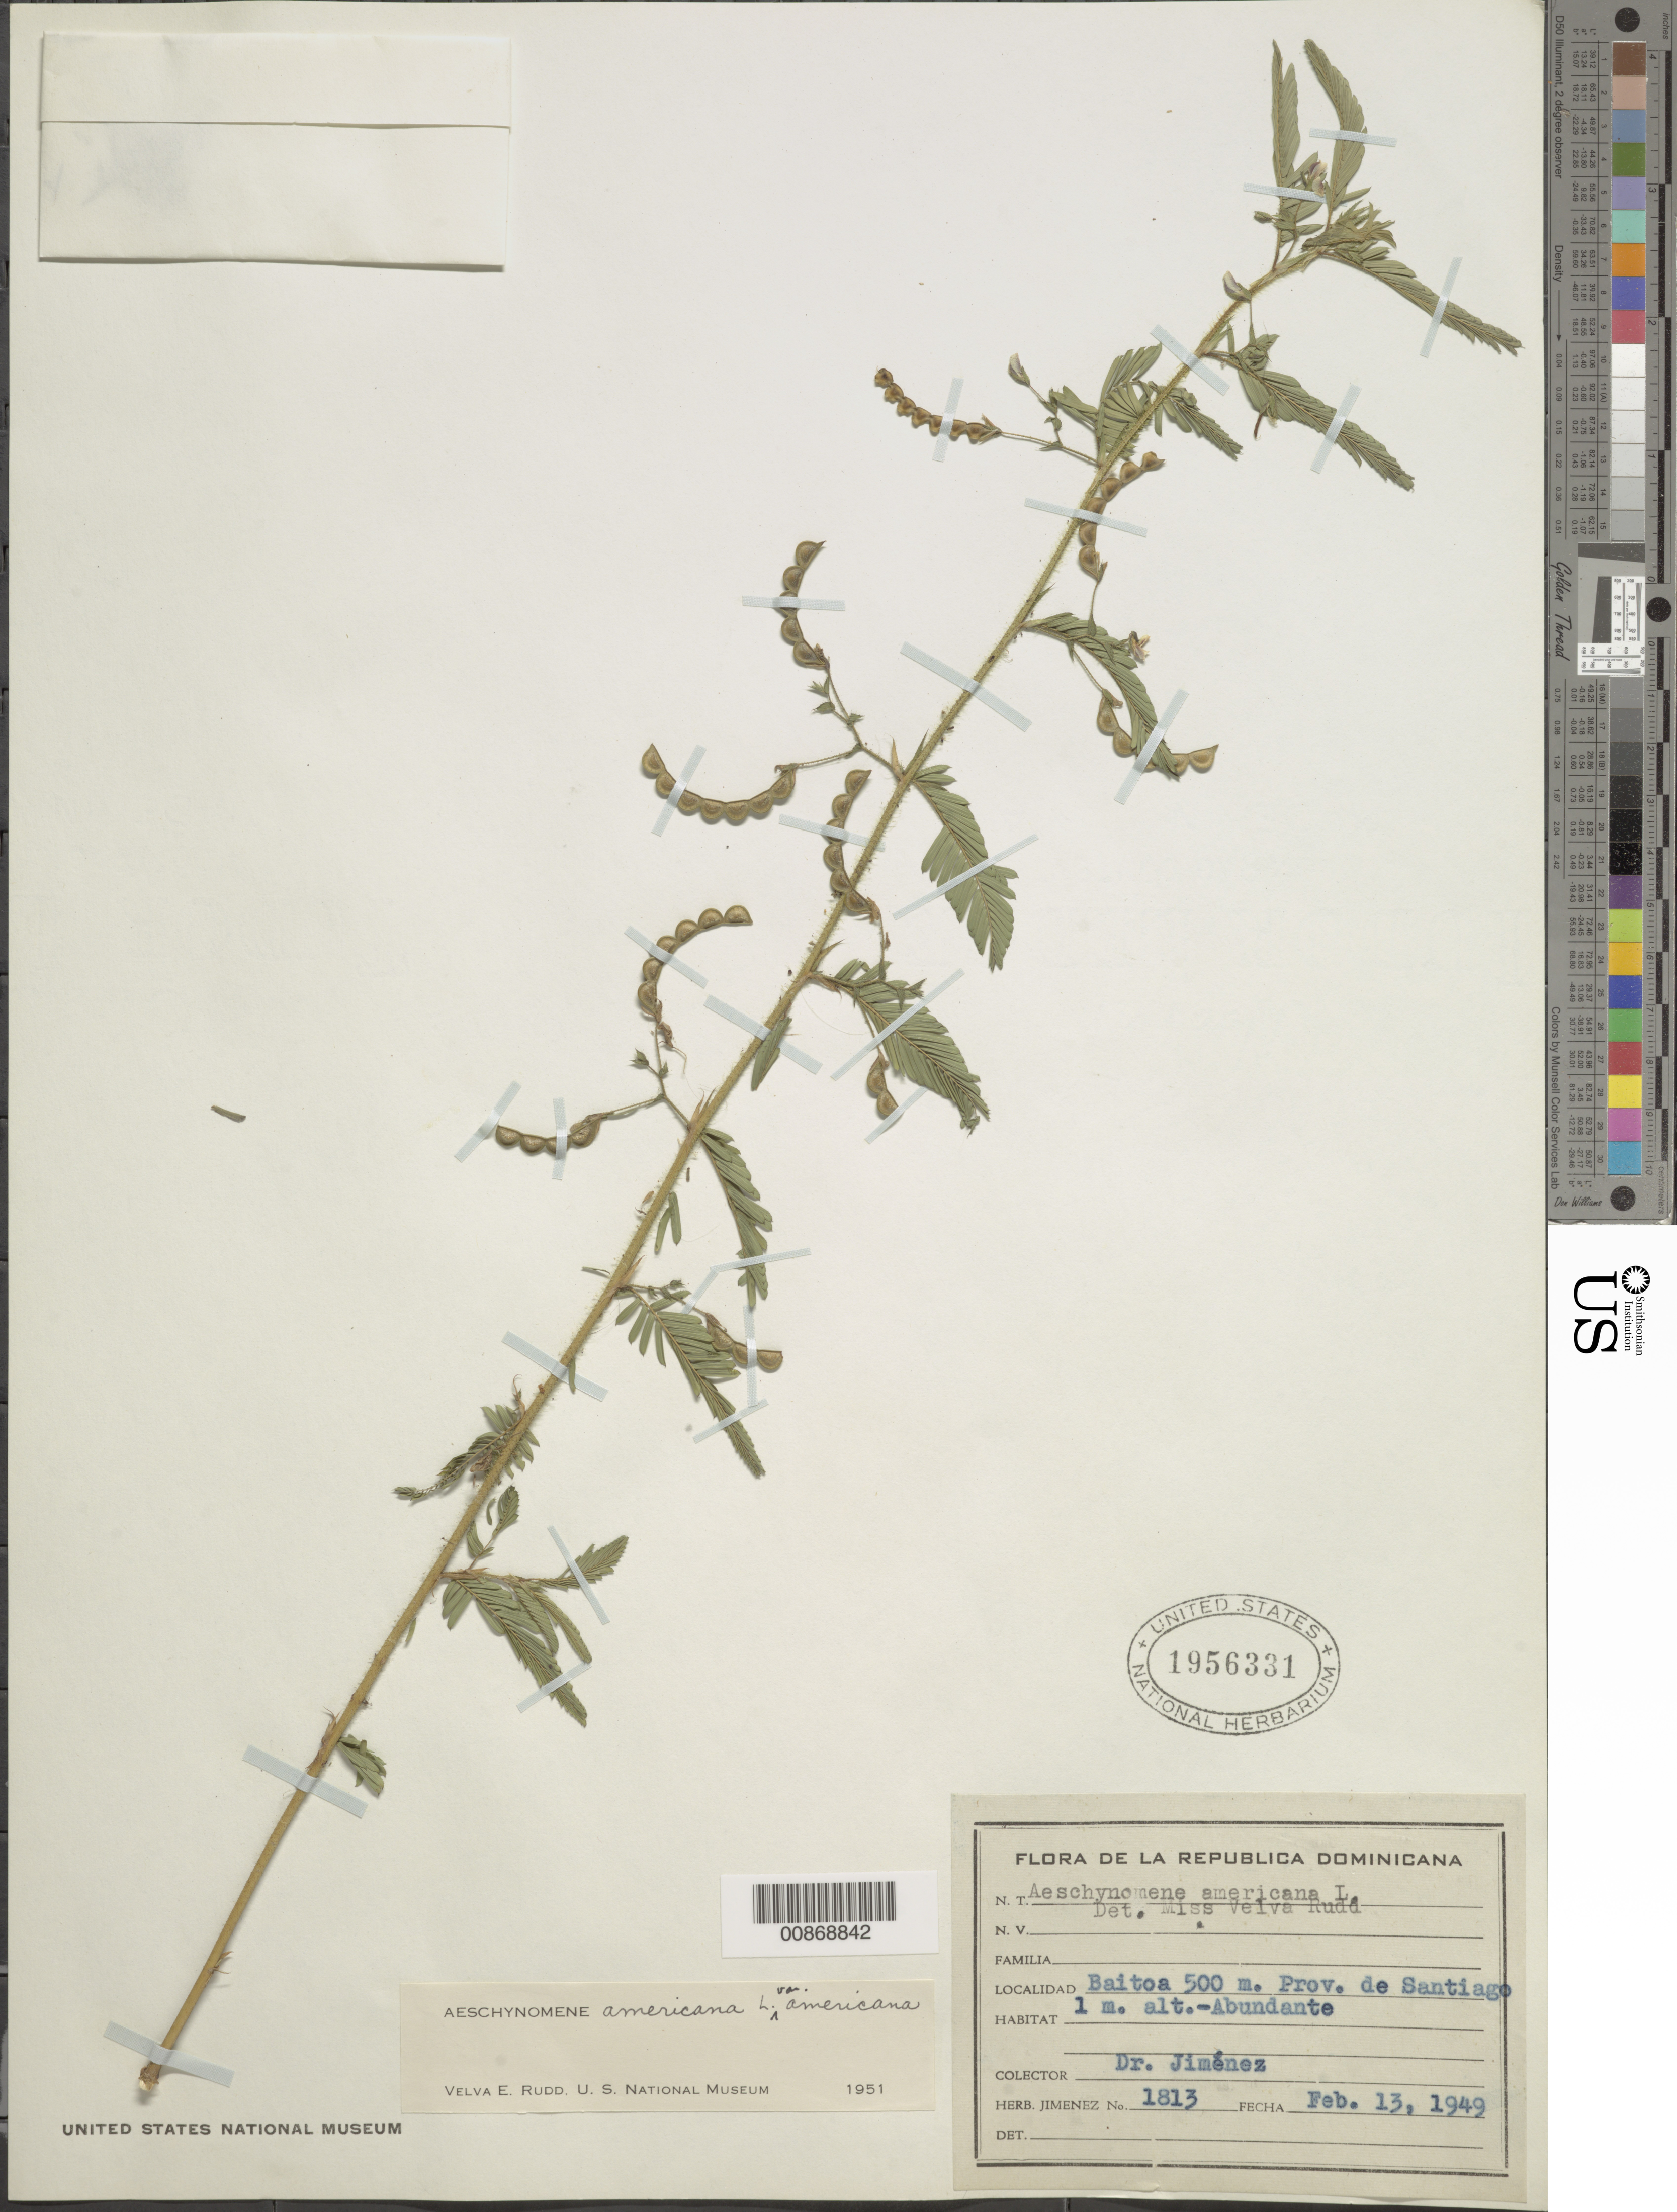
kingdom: Plantae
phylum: Tracheophyta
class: Magnoliopsida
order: Fabales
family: Fabaceae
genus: Aeschynomene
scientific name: Aeschynomene americana var. americana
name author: L.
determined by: Rudd, V. E.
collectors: J. J. Jiménez Almonte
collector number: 1813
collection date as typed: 13 Feb 1949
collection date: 1949-02-13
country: Dominican Republic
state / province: Santiago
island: Hispaniola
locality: Baitoa.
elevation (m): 500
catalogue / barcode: US 1956331